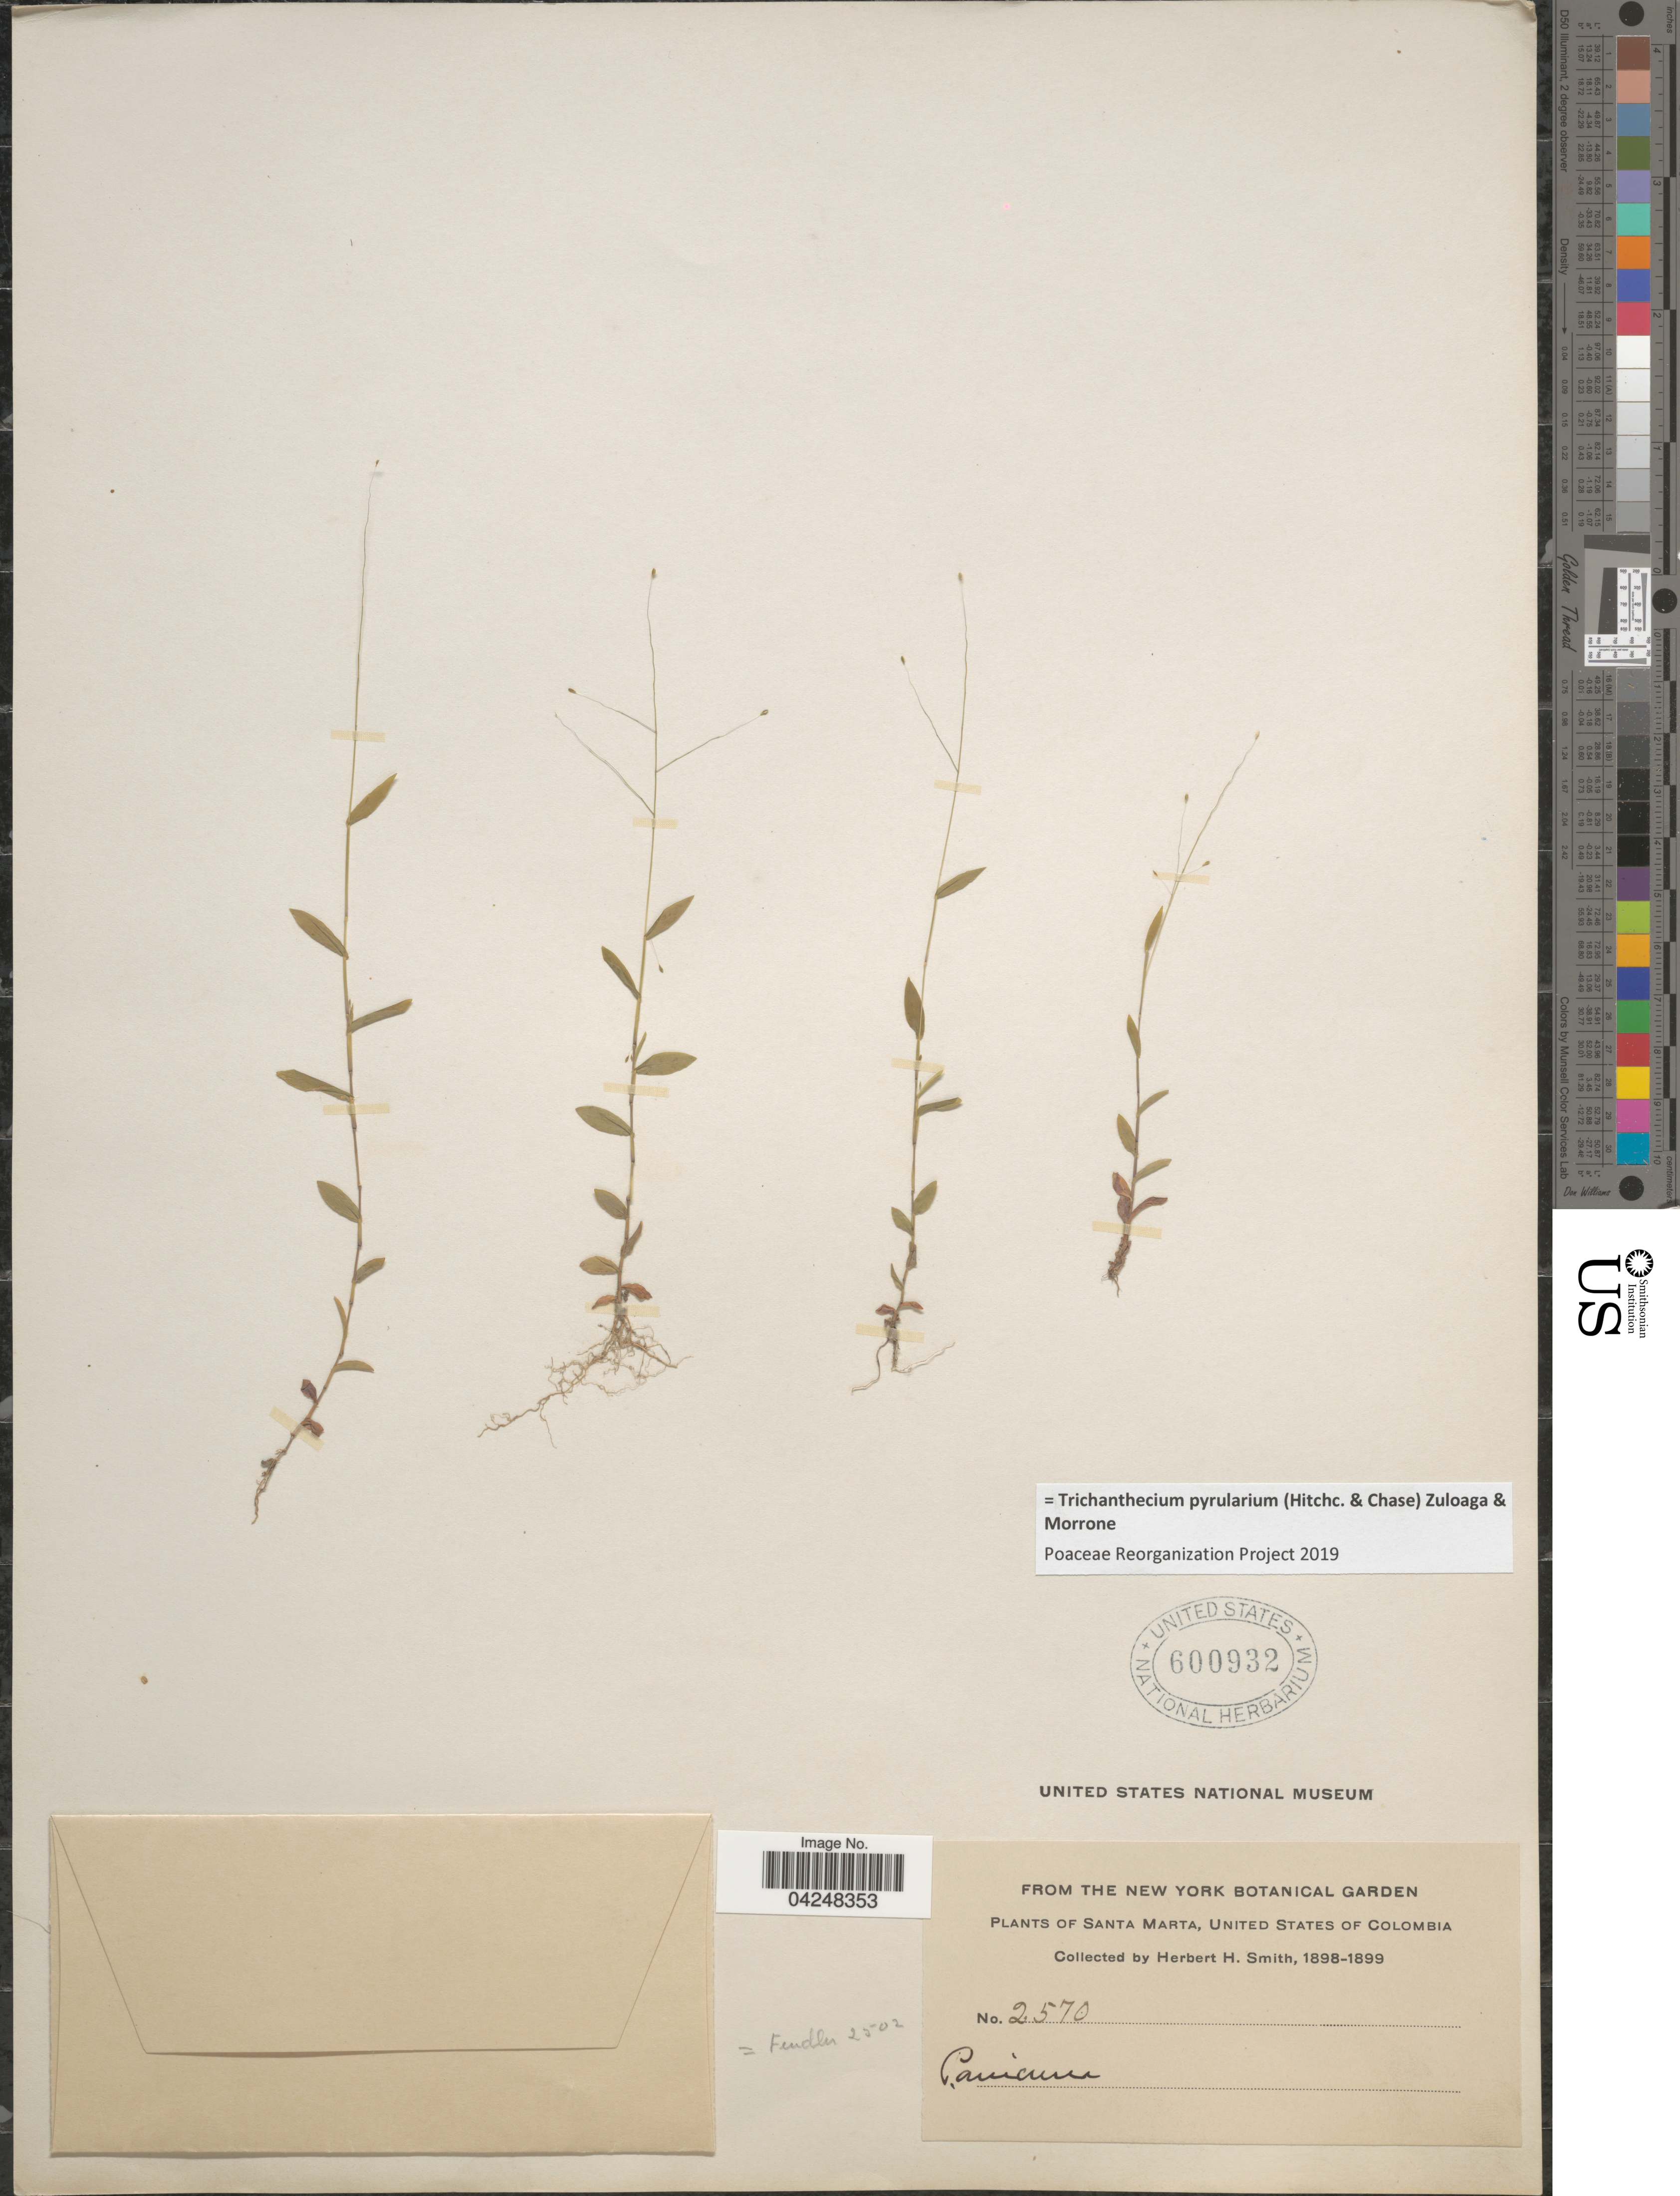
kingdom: Plantae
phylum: Tracheophyta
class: Liliopsida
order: Poales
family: Poaceae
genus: Trichanthecium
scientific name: Trichanthecium pyrularium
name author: (Hitchc. & Chase) Zuloaga & Morrone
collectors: Herbert H. Smith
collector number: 2570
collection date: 1898/1899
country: Colombia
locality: Santa Marta, United States of Colombia.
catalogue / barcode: US 600932